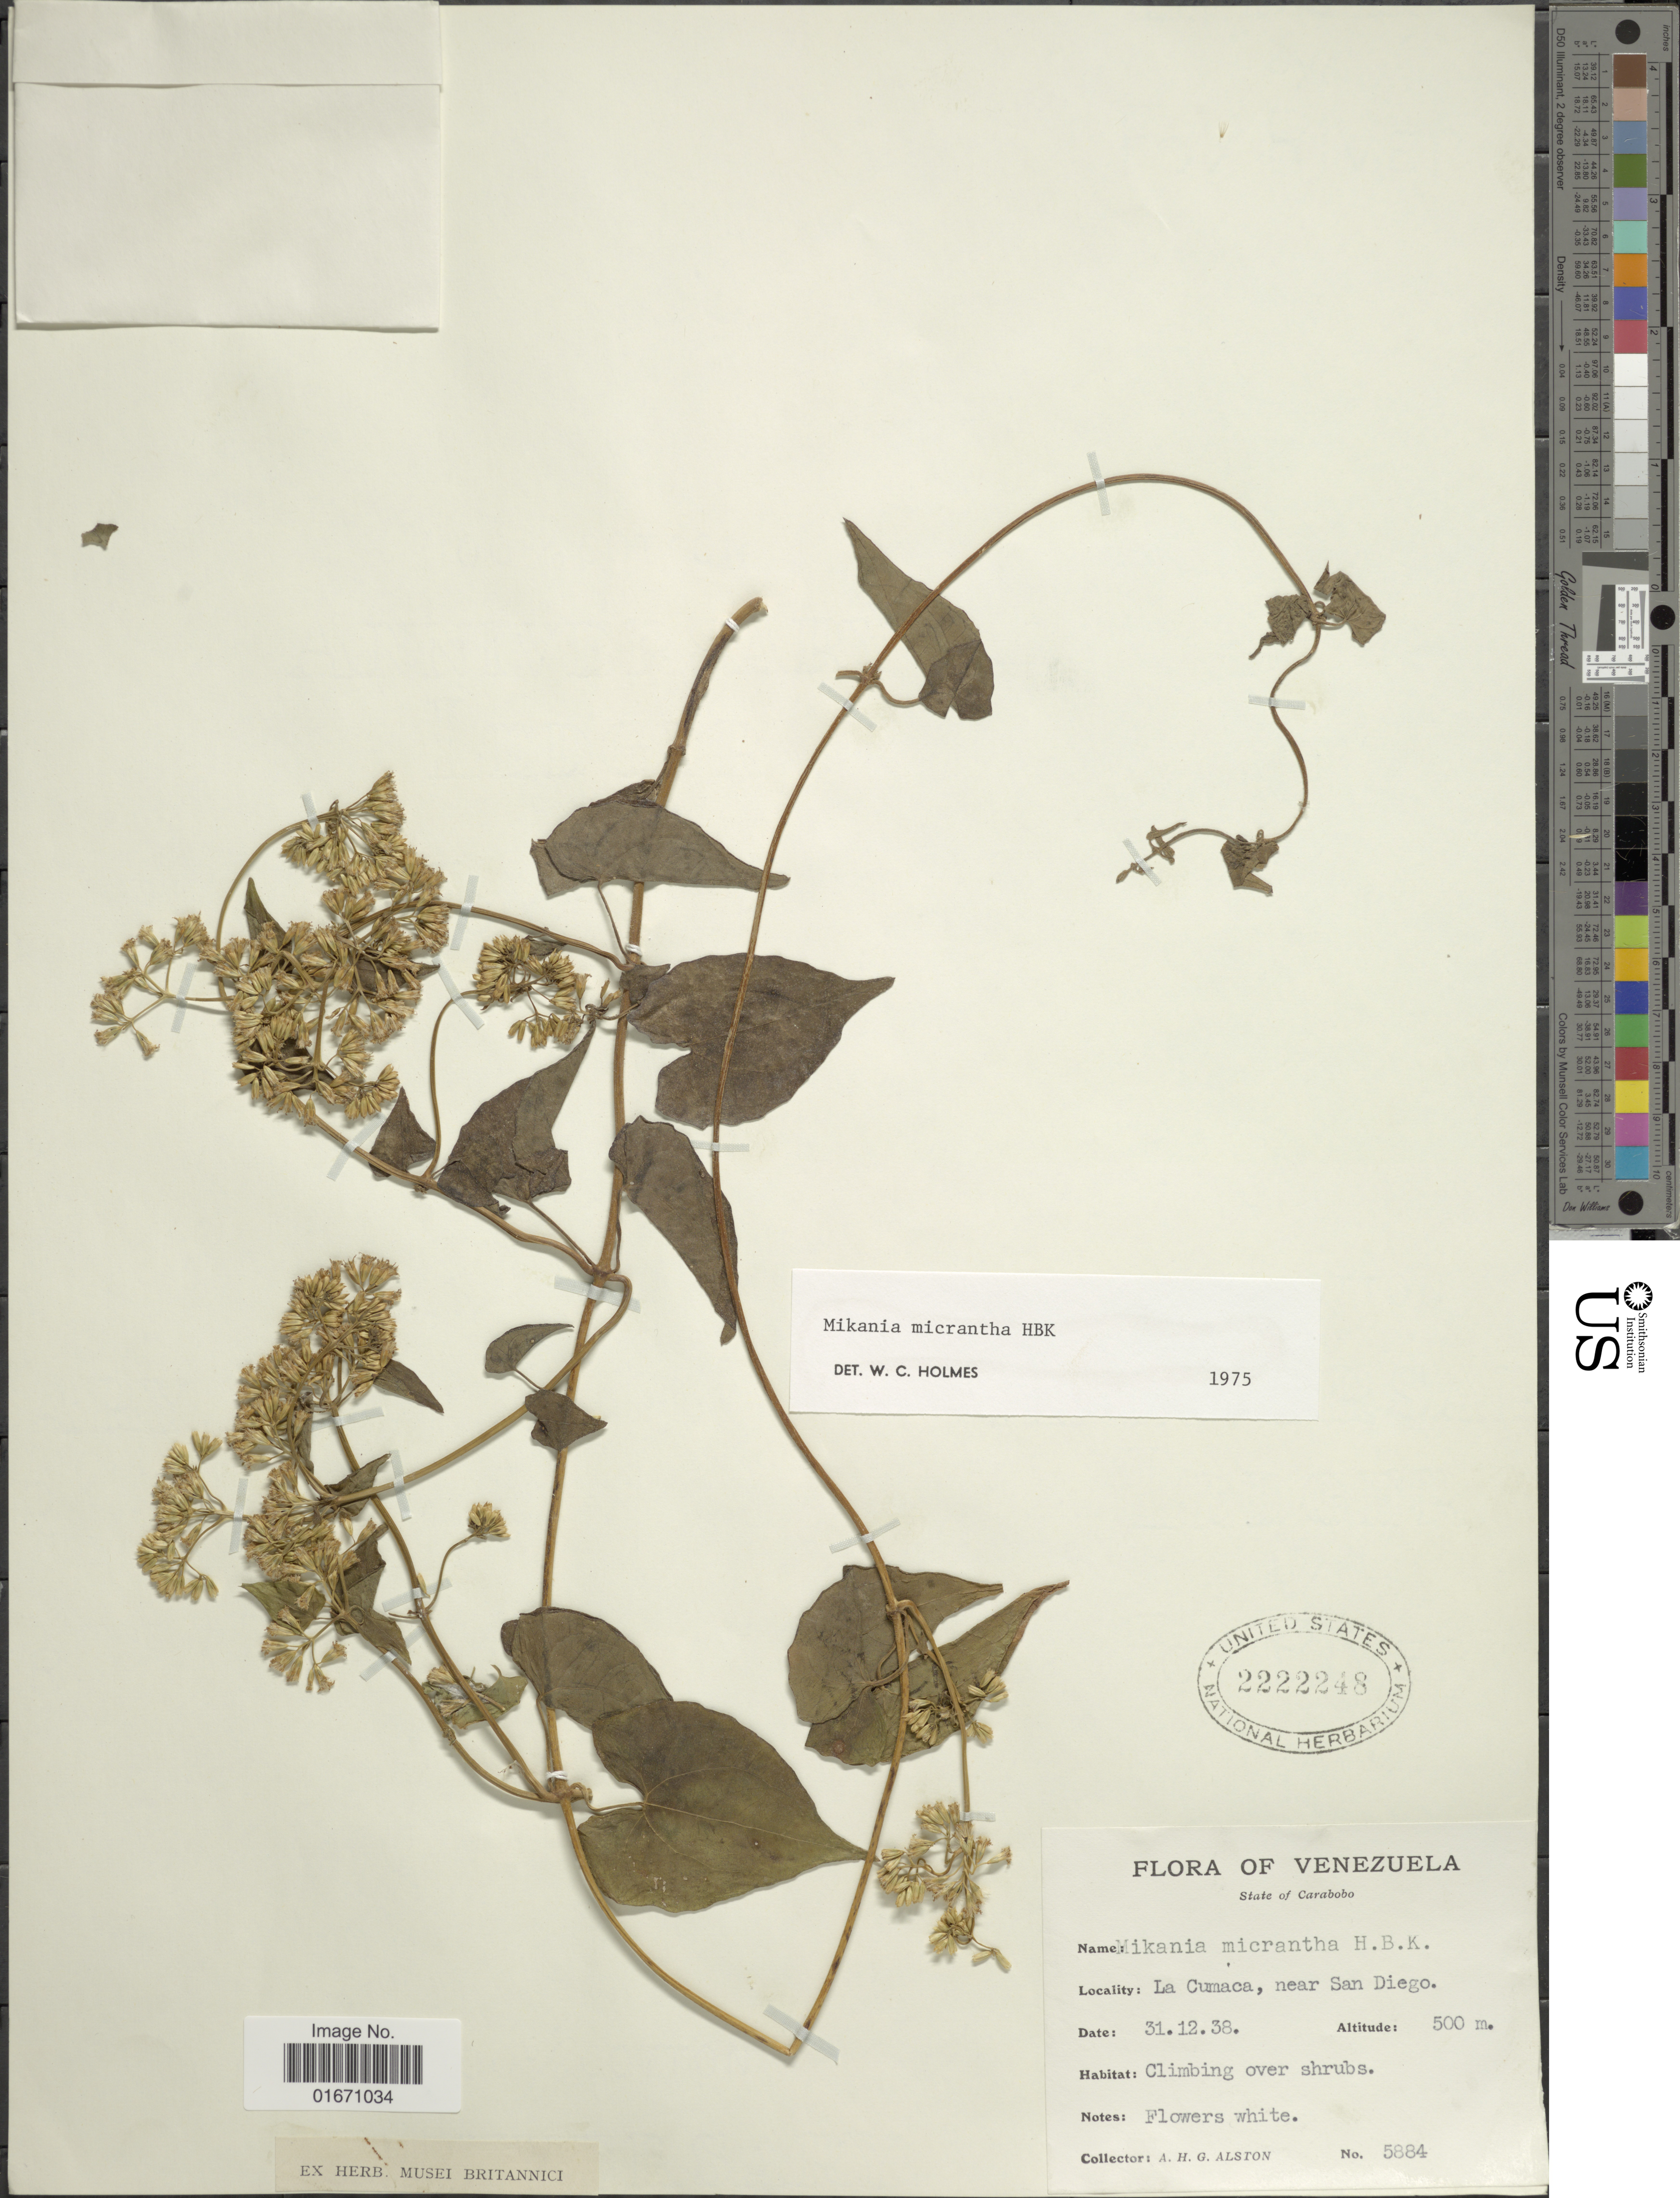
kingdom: Plantae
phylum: Tracheophyta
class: Magnoliopsida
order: Asterales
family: Asteraceae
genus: Mikania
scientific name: Mikania micrantha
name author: Kunth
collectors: A. H. Alston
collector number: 5884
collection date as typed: Transcribed d/m/y: 31/12/38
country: Venezuela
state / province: Carabobo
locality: La Cumaca, near San Diego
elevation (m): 500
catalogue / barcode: US 2222248